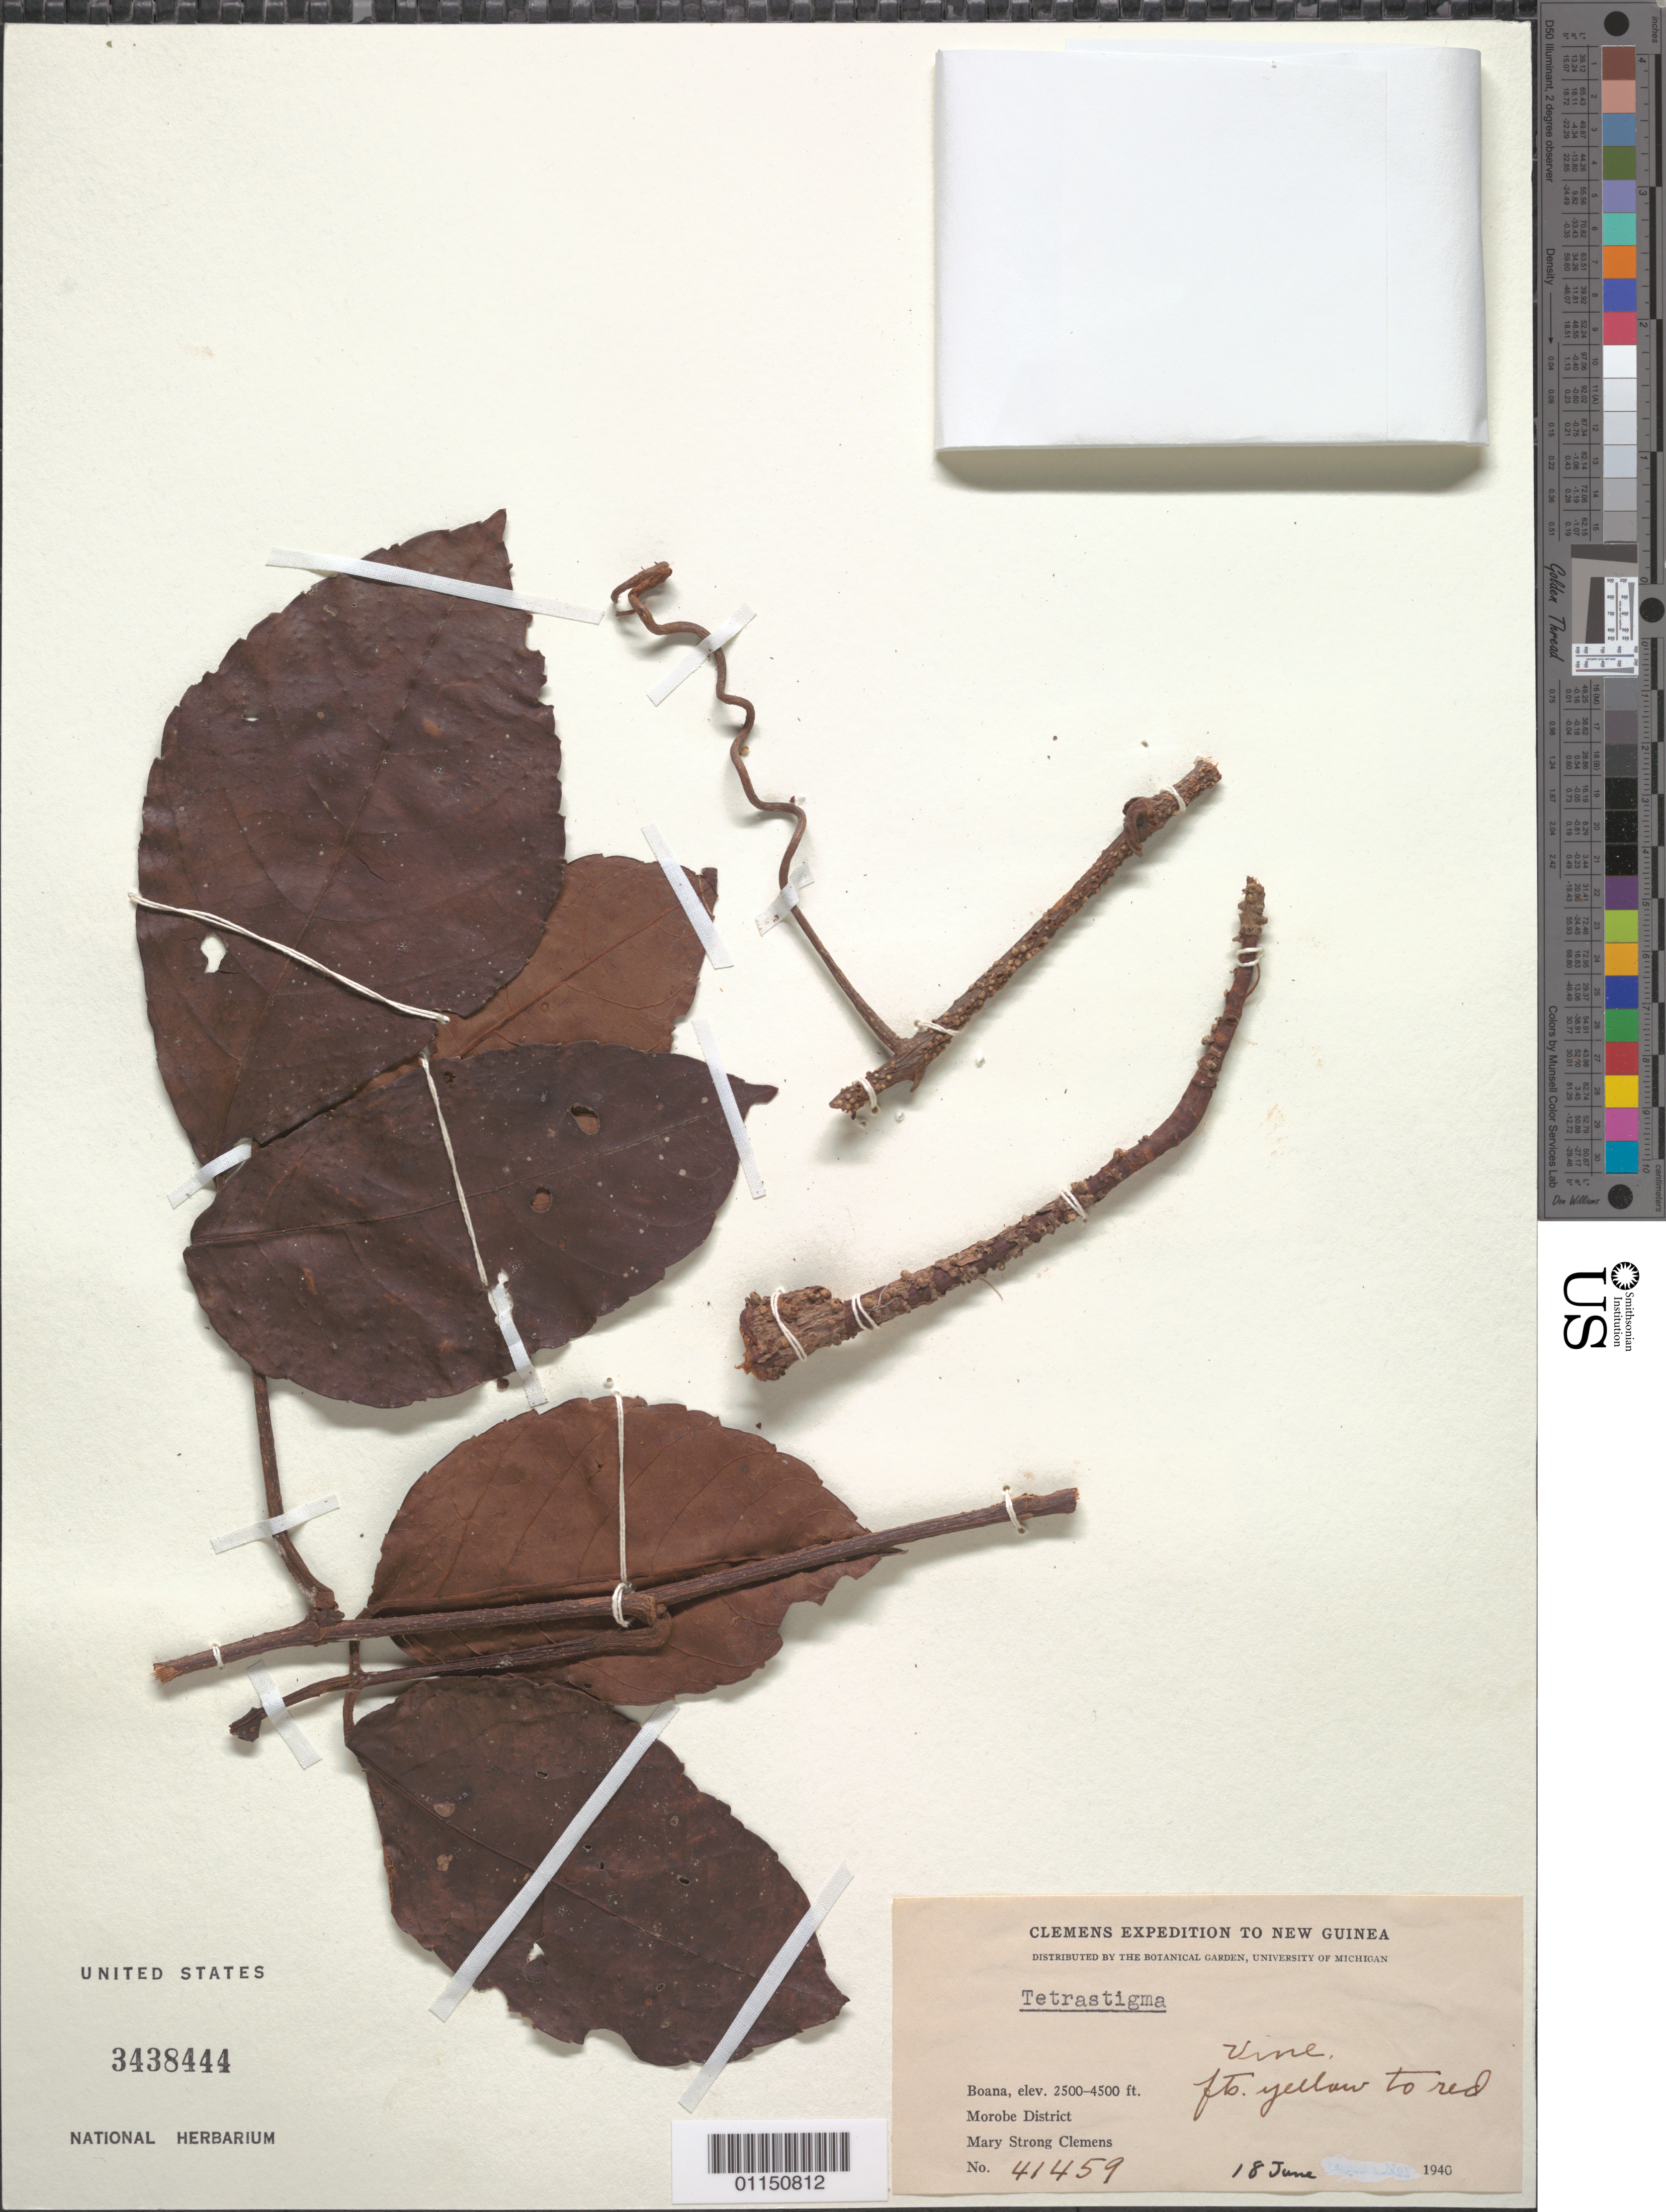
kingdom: Plantae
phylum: Tracheophyta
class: Magnoliopsida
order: Vitales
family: Vitaceae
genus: Tetrastigma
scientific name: Tetrastigma sp.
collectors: M. S. Clemens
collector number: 41459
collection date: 1940-06-18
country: Papua New Guinea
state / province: Morobe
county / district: Morobe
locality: Boana.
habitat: Vine.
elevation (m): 762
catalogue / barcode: US 3438444